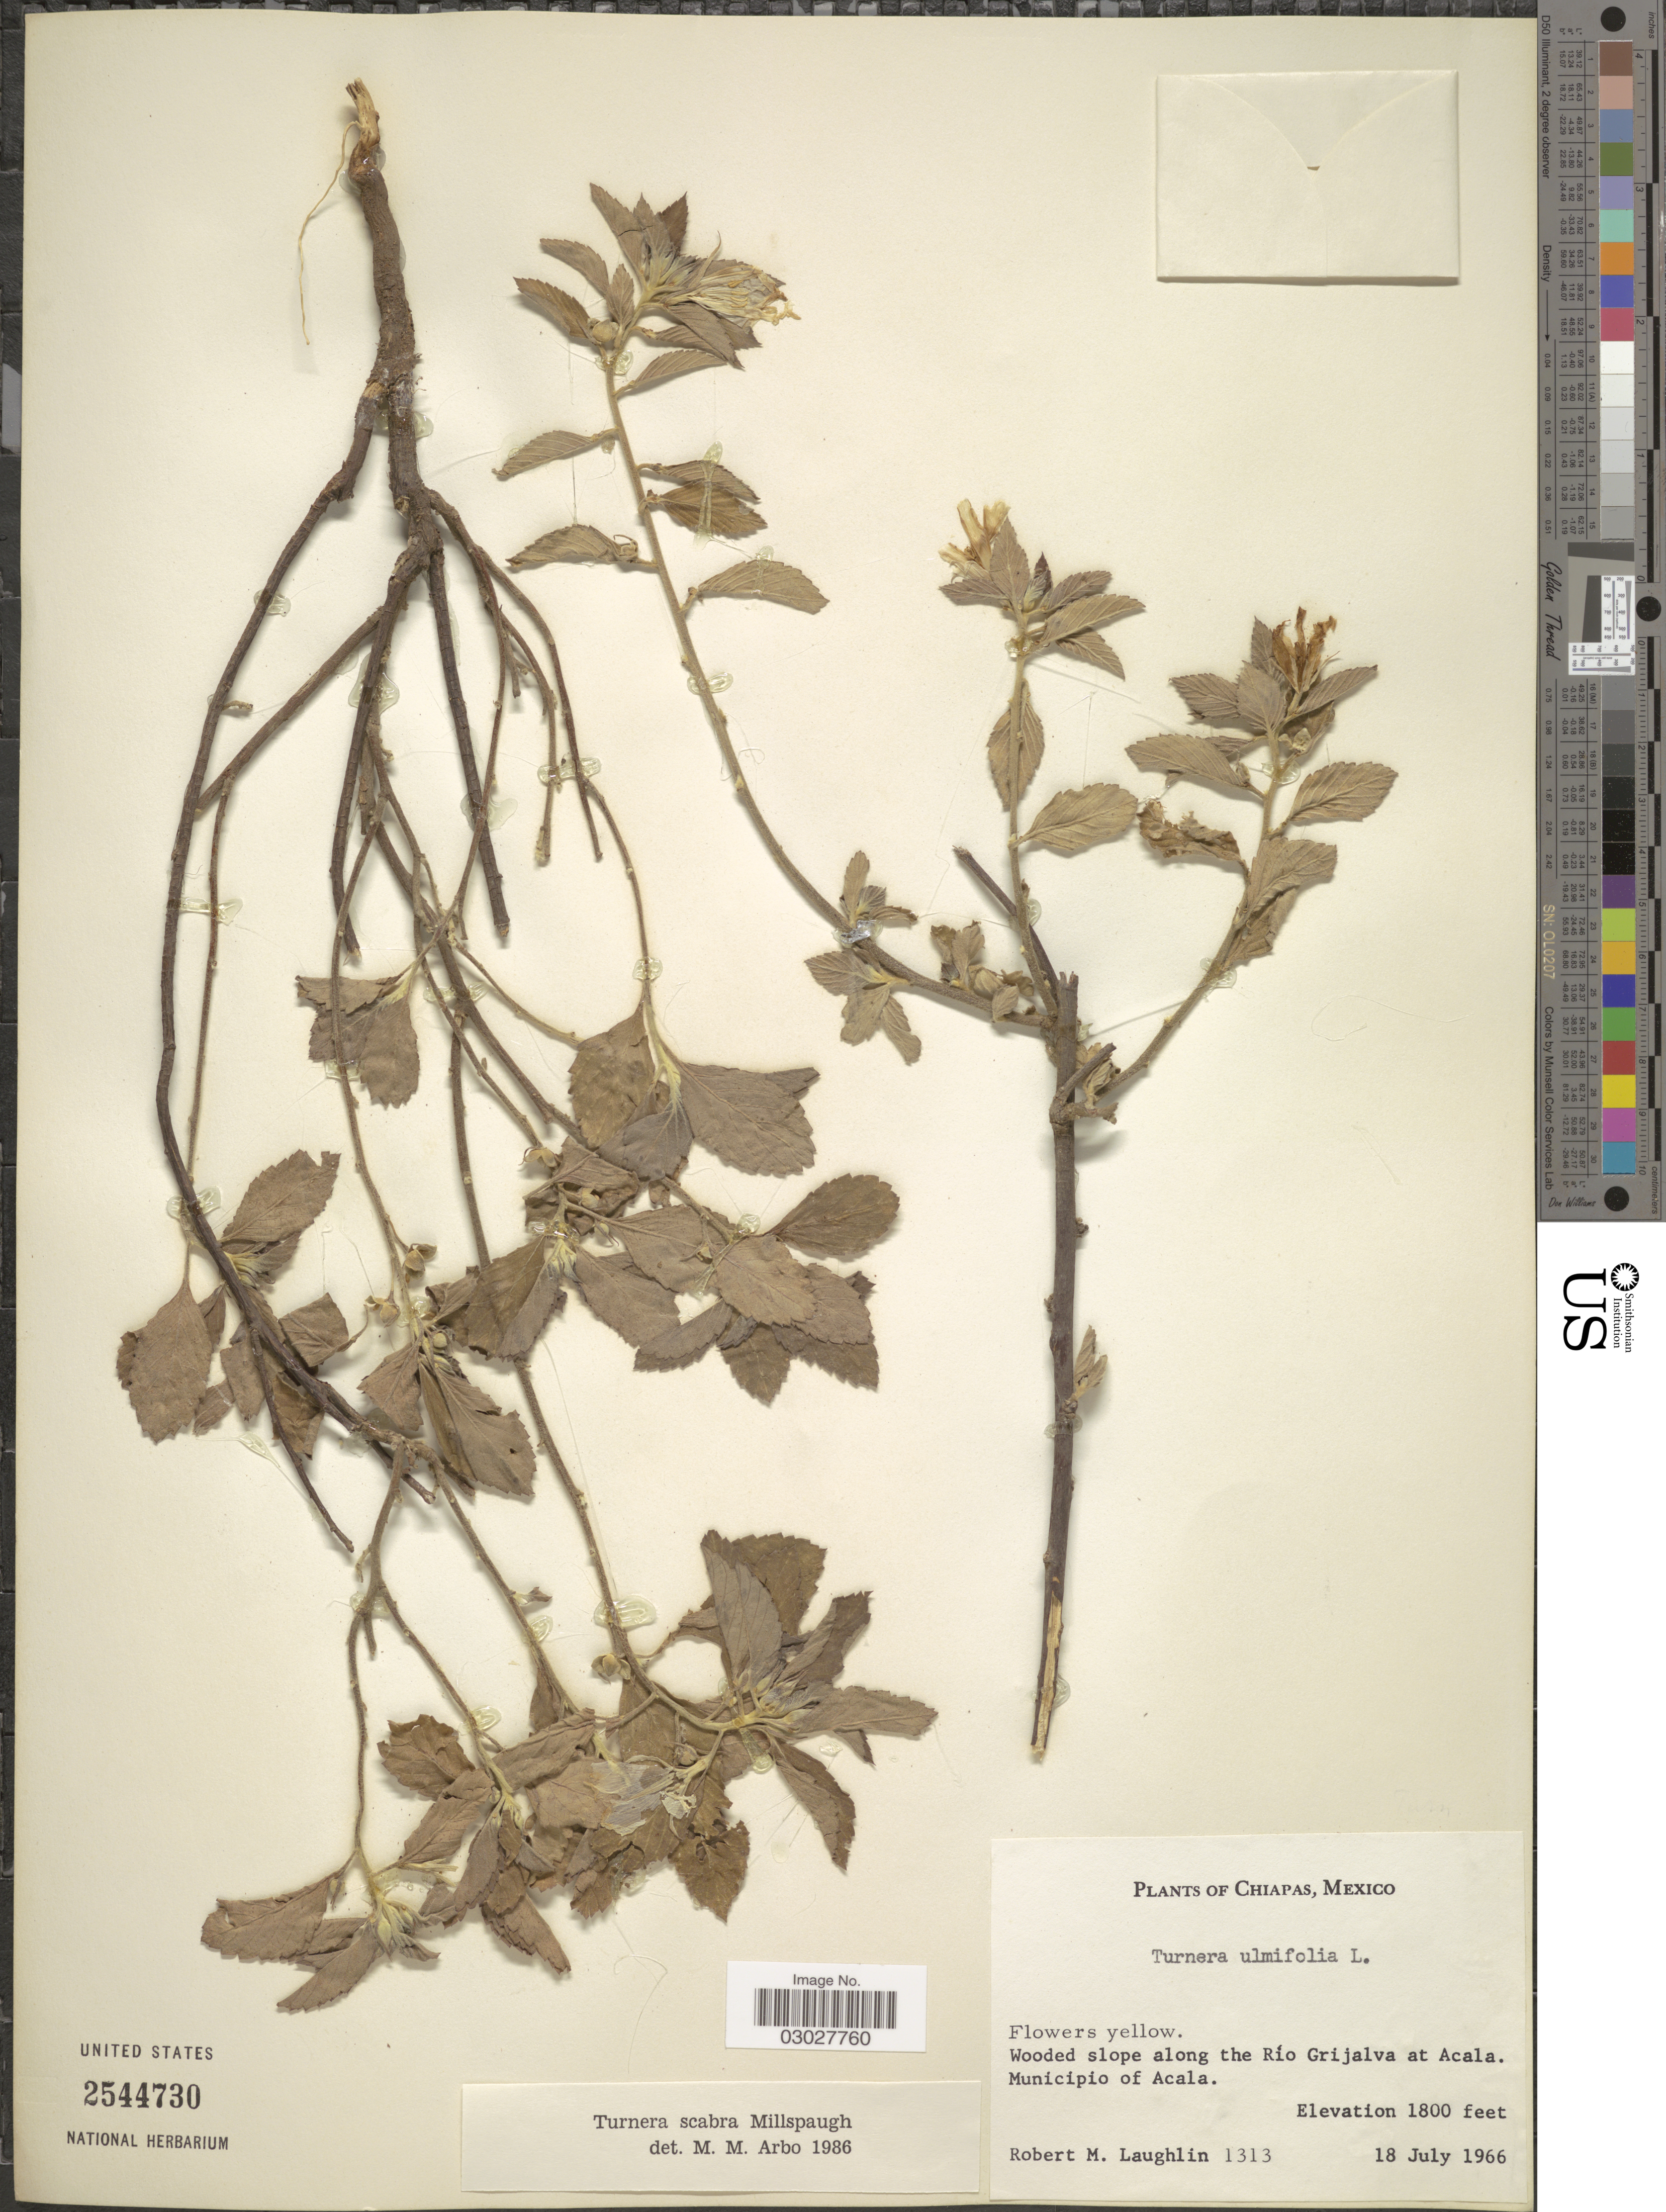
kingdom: Plantae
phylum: Tracheophyta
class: Magnoliopsida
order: Malpighiales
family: Turneraceae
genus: Turnera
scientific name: Turnera scabra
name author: Millsp.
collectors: R. M. Laughlin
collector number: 1313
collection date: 1966-07-18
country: Mexico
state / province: Chiapas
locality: Wooded slope along the Róp Grijalva at Acala. Municipio of Acala.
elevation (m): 549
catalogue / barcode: US 2544730